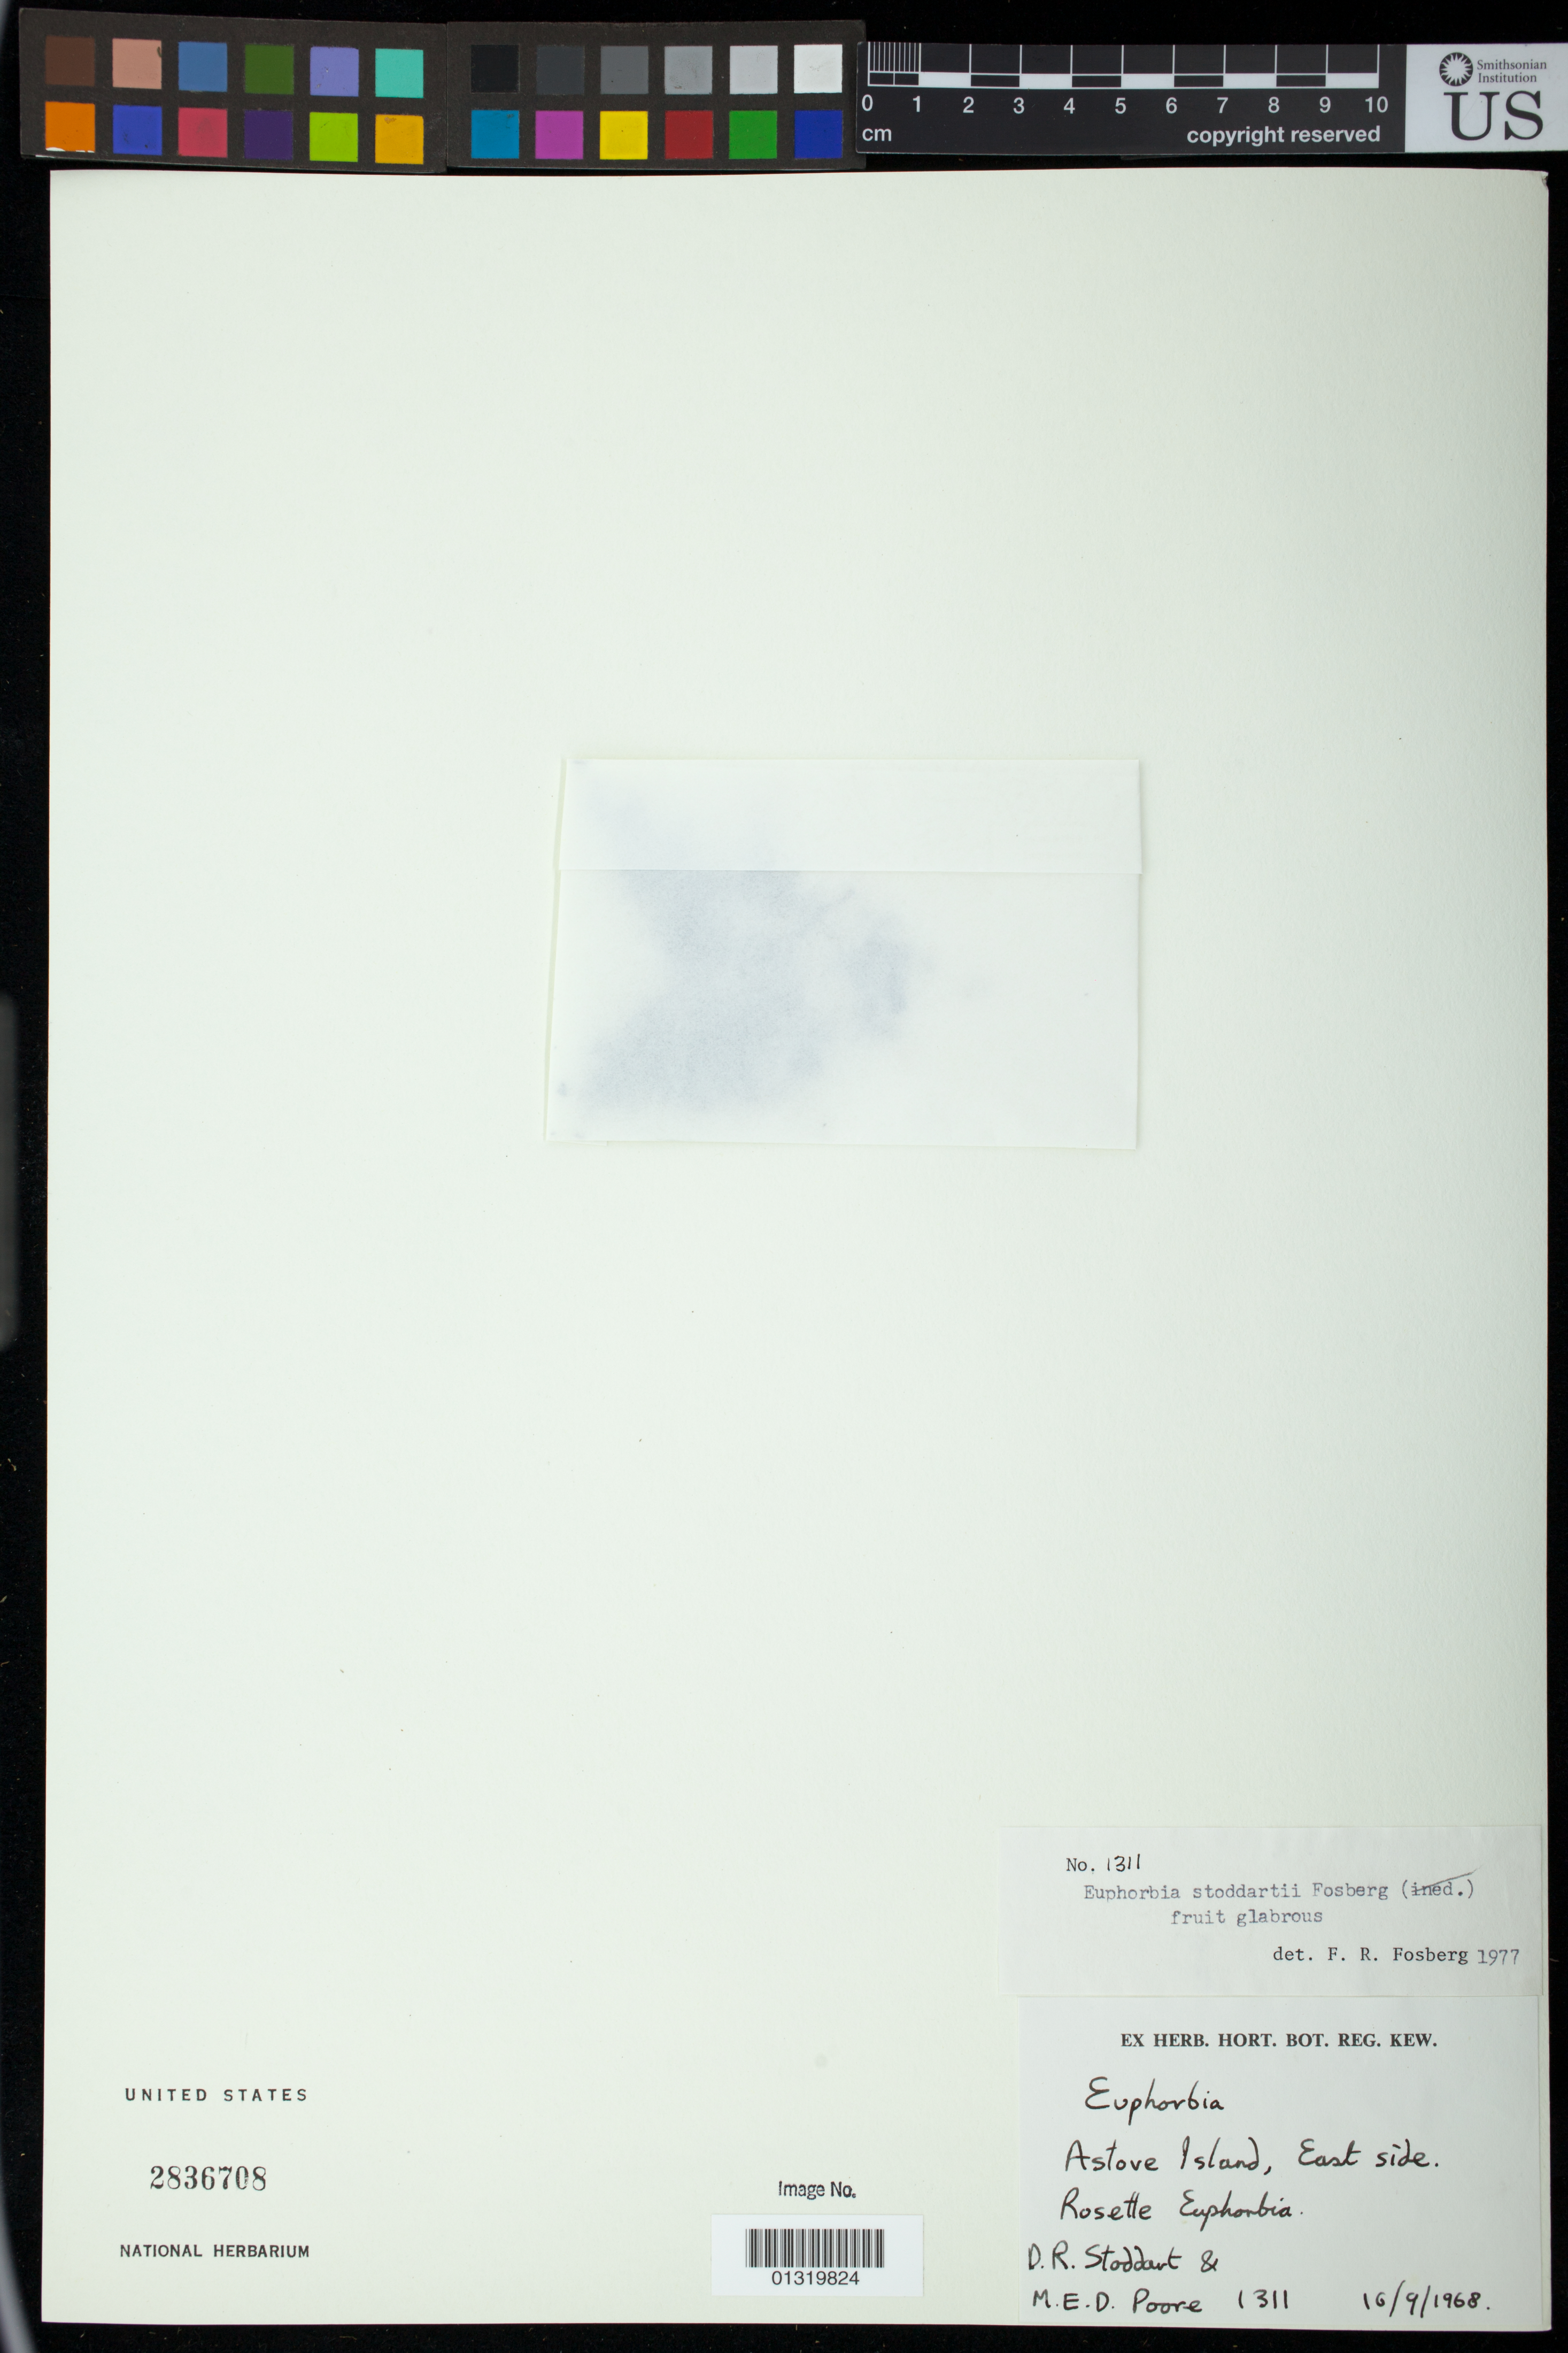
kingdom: Plantae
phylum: Tracheophyta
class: Magnoliopsida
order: Malpighiales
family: Euphorbiaceae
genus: Euphorbia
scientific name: Euphorbia stoddartii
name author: Fosberg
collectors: D. R. Stoddart & M. E. D. Poore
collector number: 1311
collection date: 1968-09-16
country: Seychelles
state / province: Aldabra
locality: Astove Island, East side.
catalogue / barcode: US 2836708